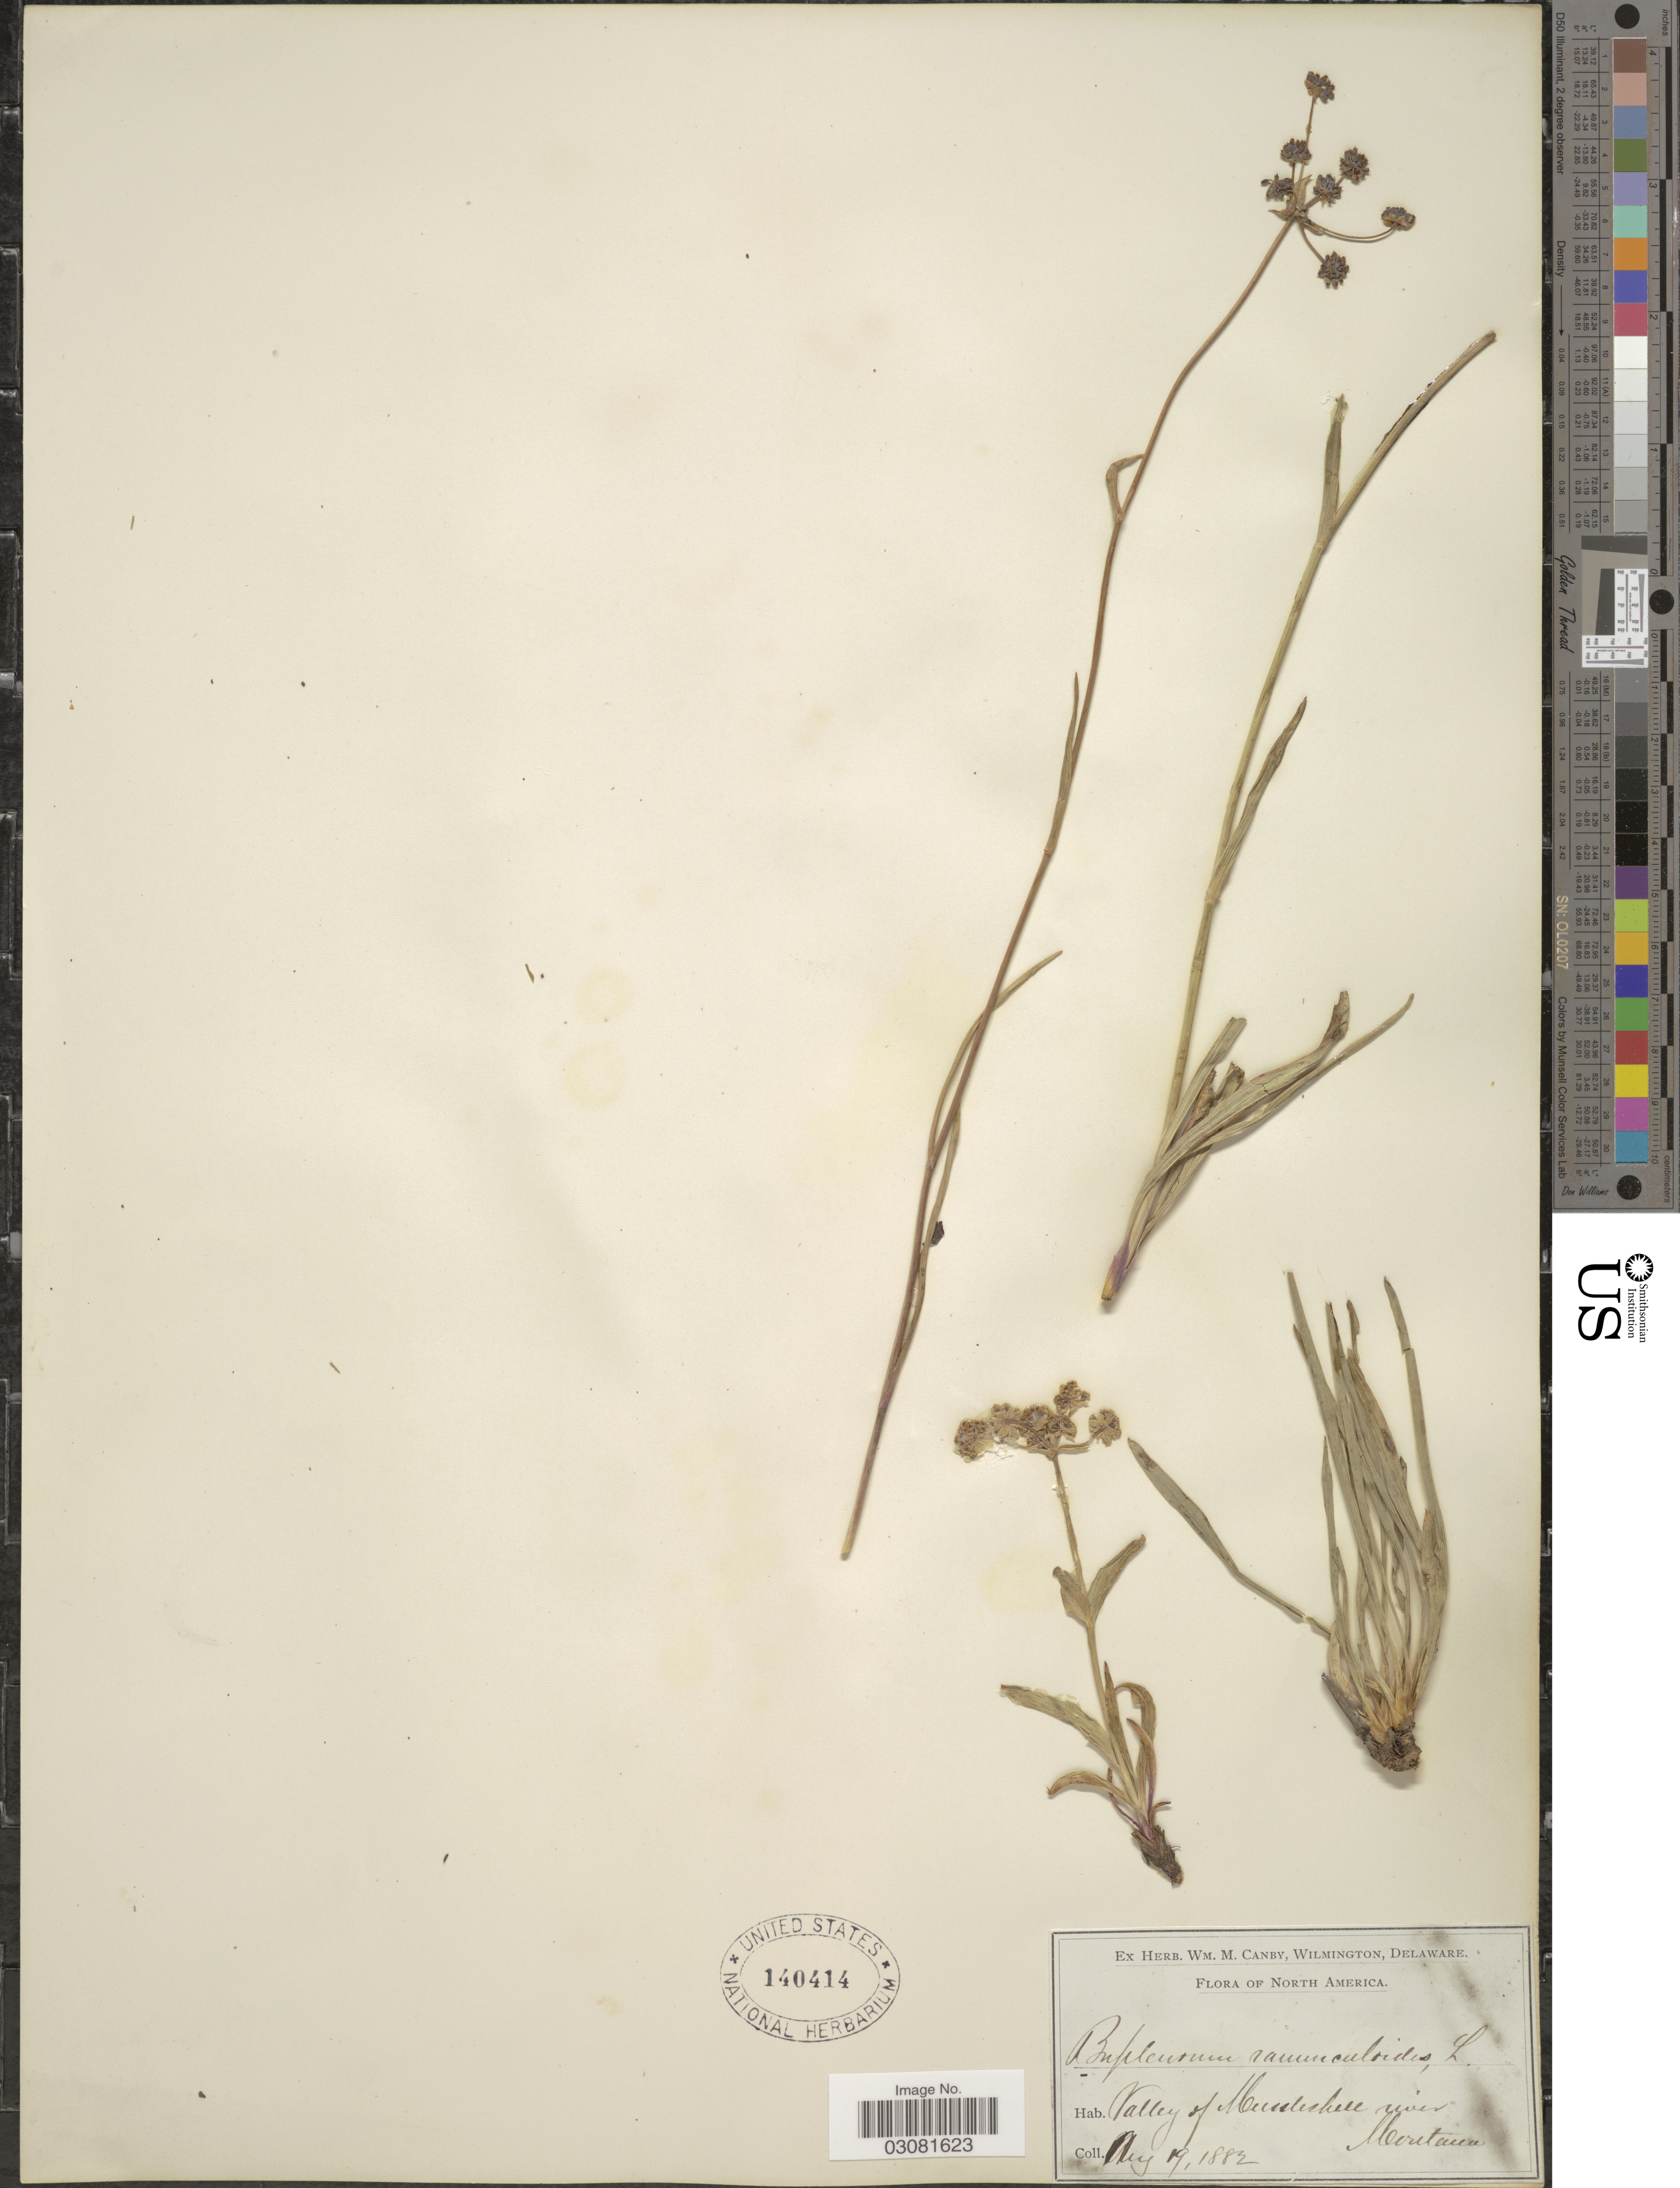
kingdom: Plantae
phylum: Tracheophyta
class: Magnoliopsida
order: Apiales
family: Apiaceae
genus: Bupleurum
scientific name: Bupleurum americanum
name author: J.M. Coult. & Rose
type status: Possible Syntype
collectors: W. M. Canby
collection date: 1882-08-19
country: United States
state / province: Montana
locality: Valley of Mussleshell river.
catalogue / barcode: US 140414